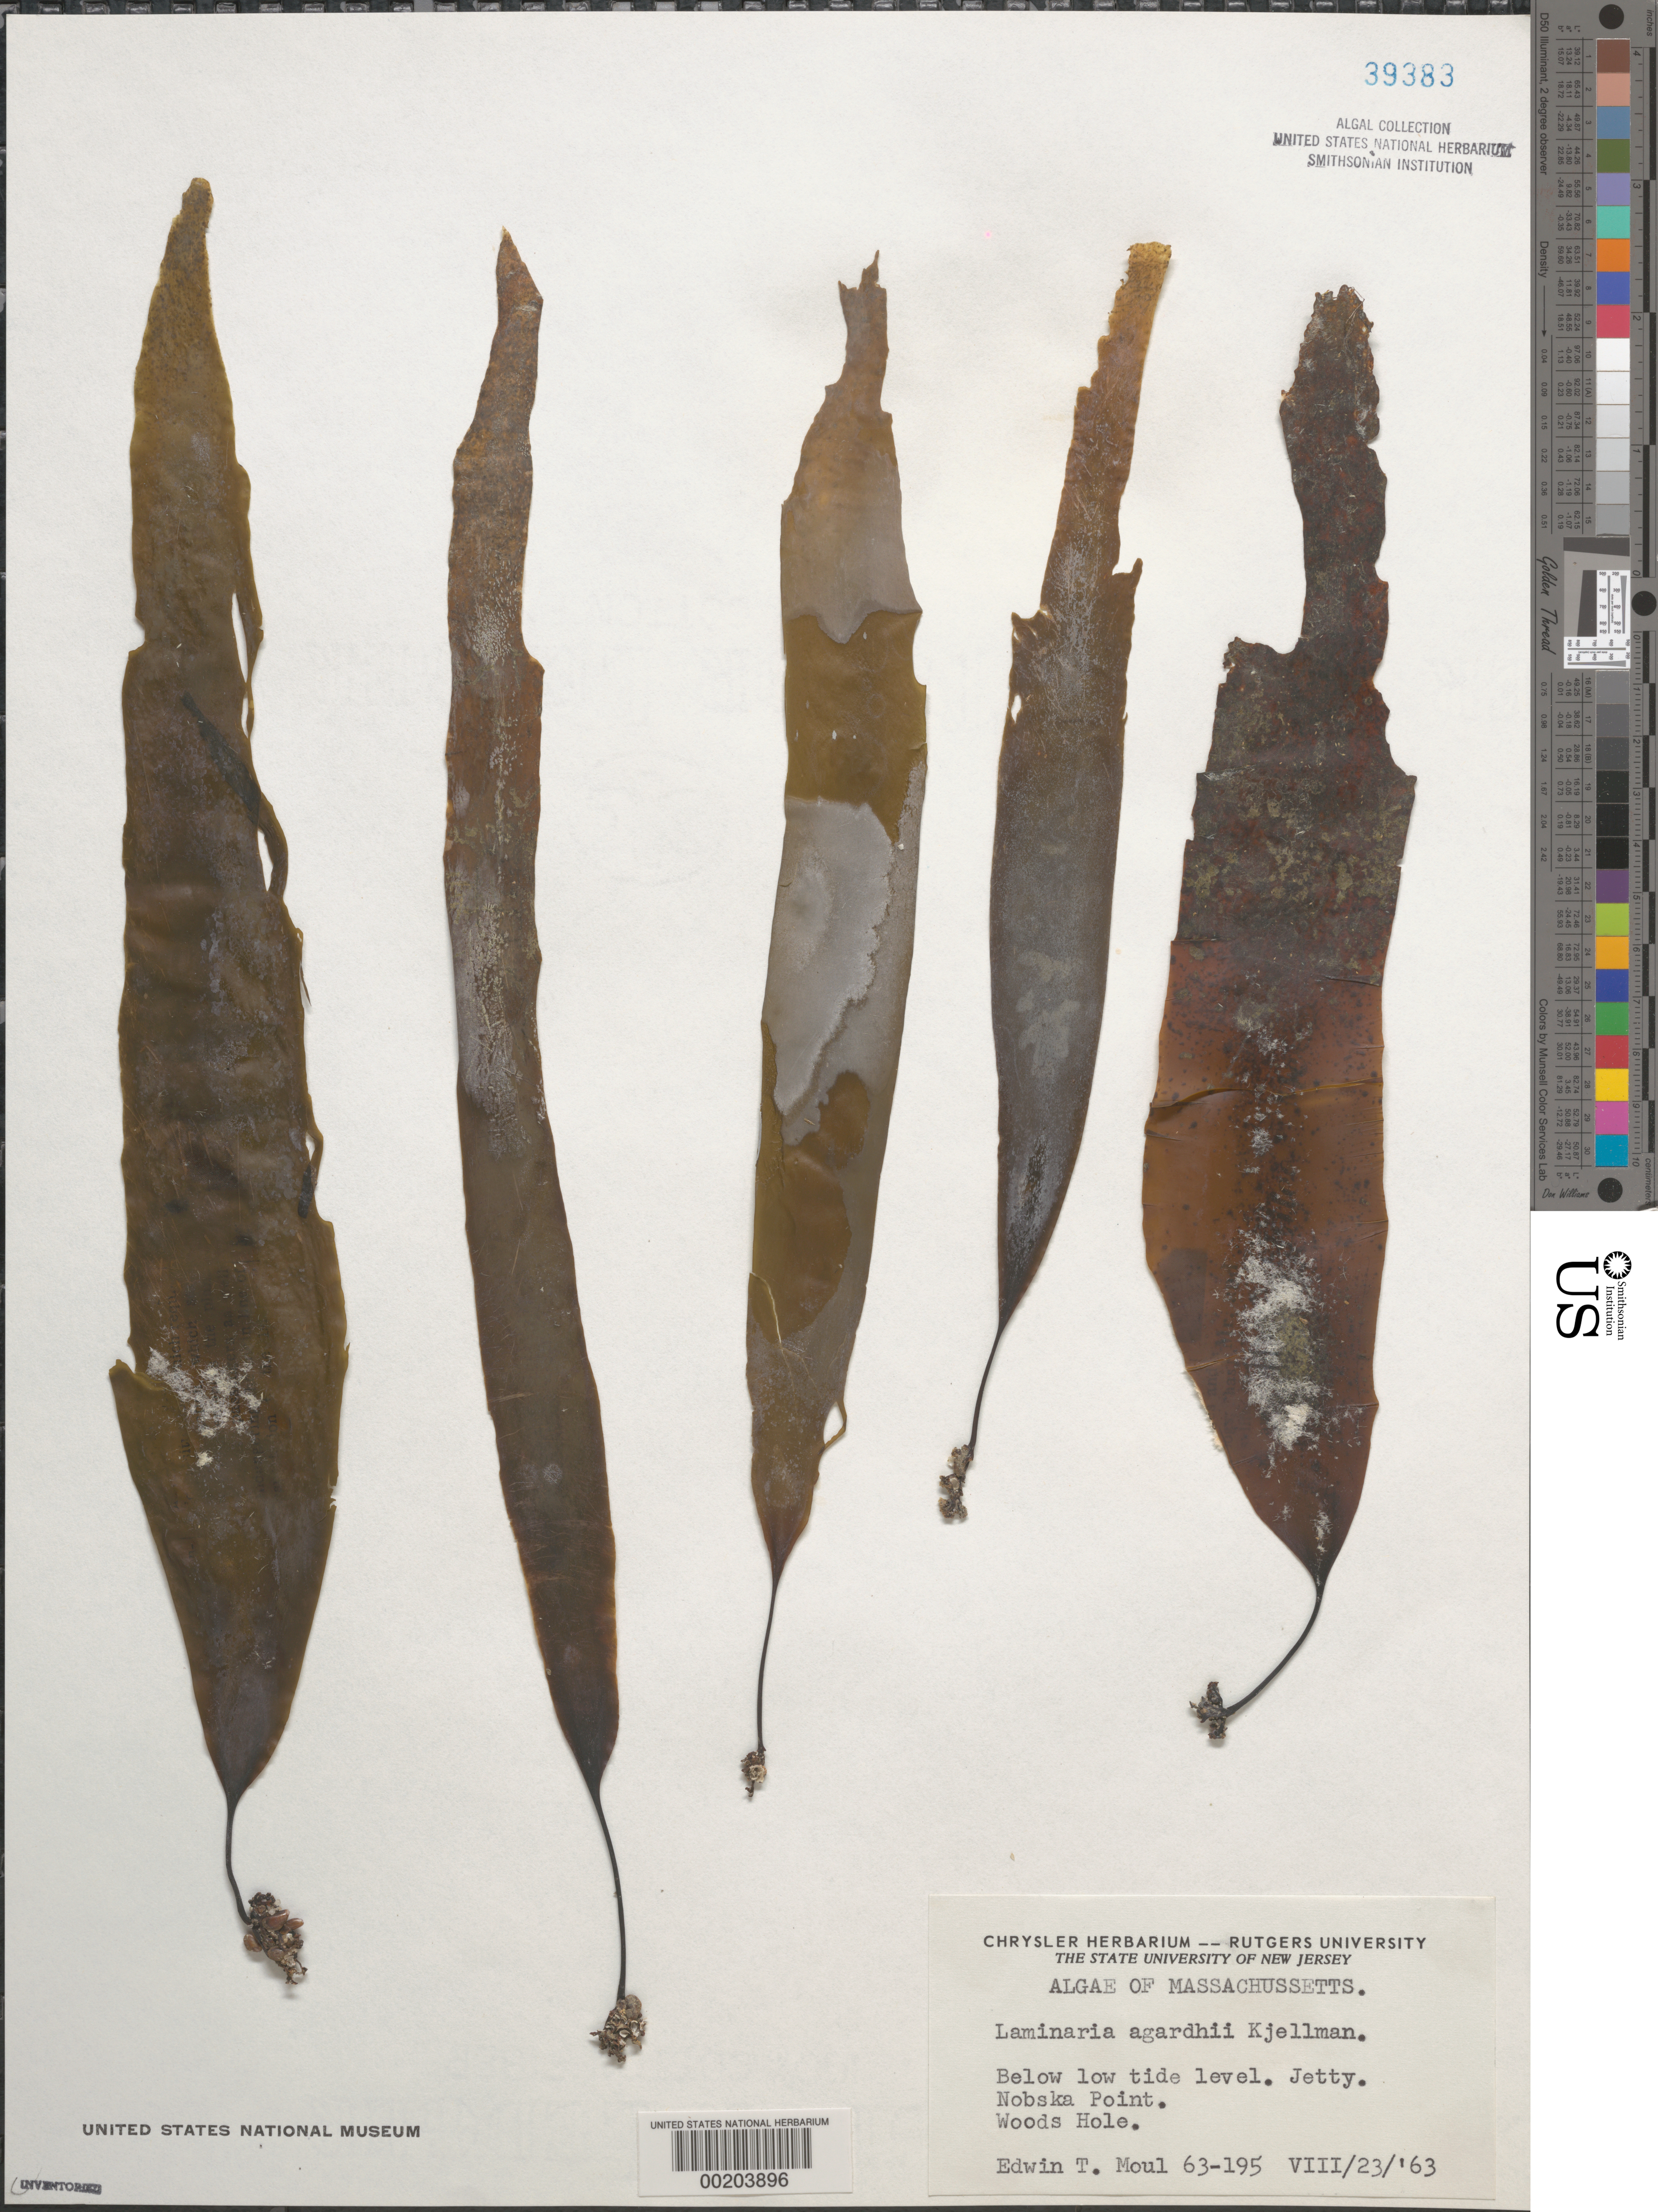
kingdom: Chromista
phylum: Ochrophyta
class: Phaeophyceae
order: Laminariales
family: Laminariaceae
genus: Saccharina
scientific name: Saccharina latissima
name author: C.E. Lane et al.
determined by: Algae name updating Project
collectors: E. T. Moul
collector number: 63-195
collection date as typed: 23 Aug 1963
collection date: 1963-08-23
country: United States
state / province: Massachusetts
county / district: Barnstable County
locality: Woods Hole, Nobska Point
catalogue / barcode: US 39383